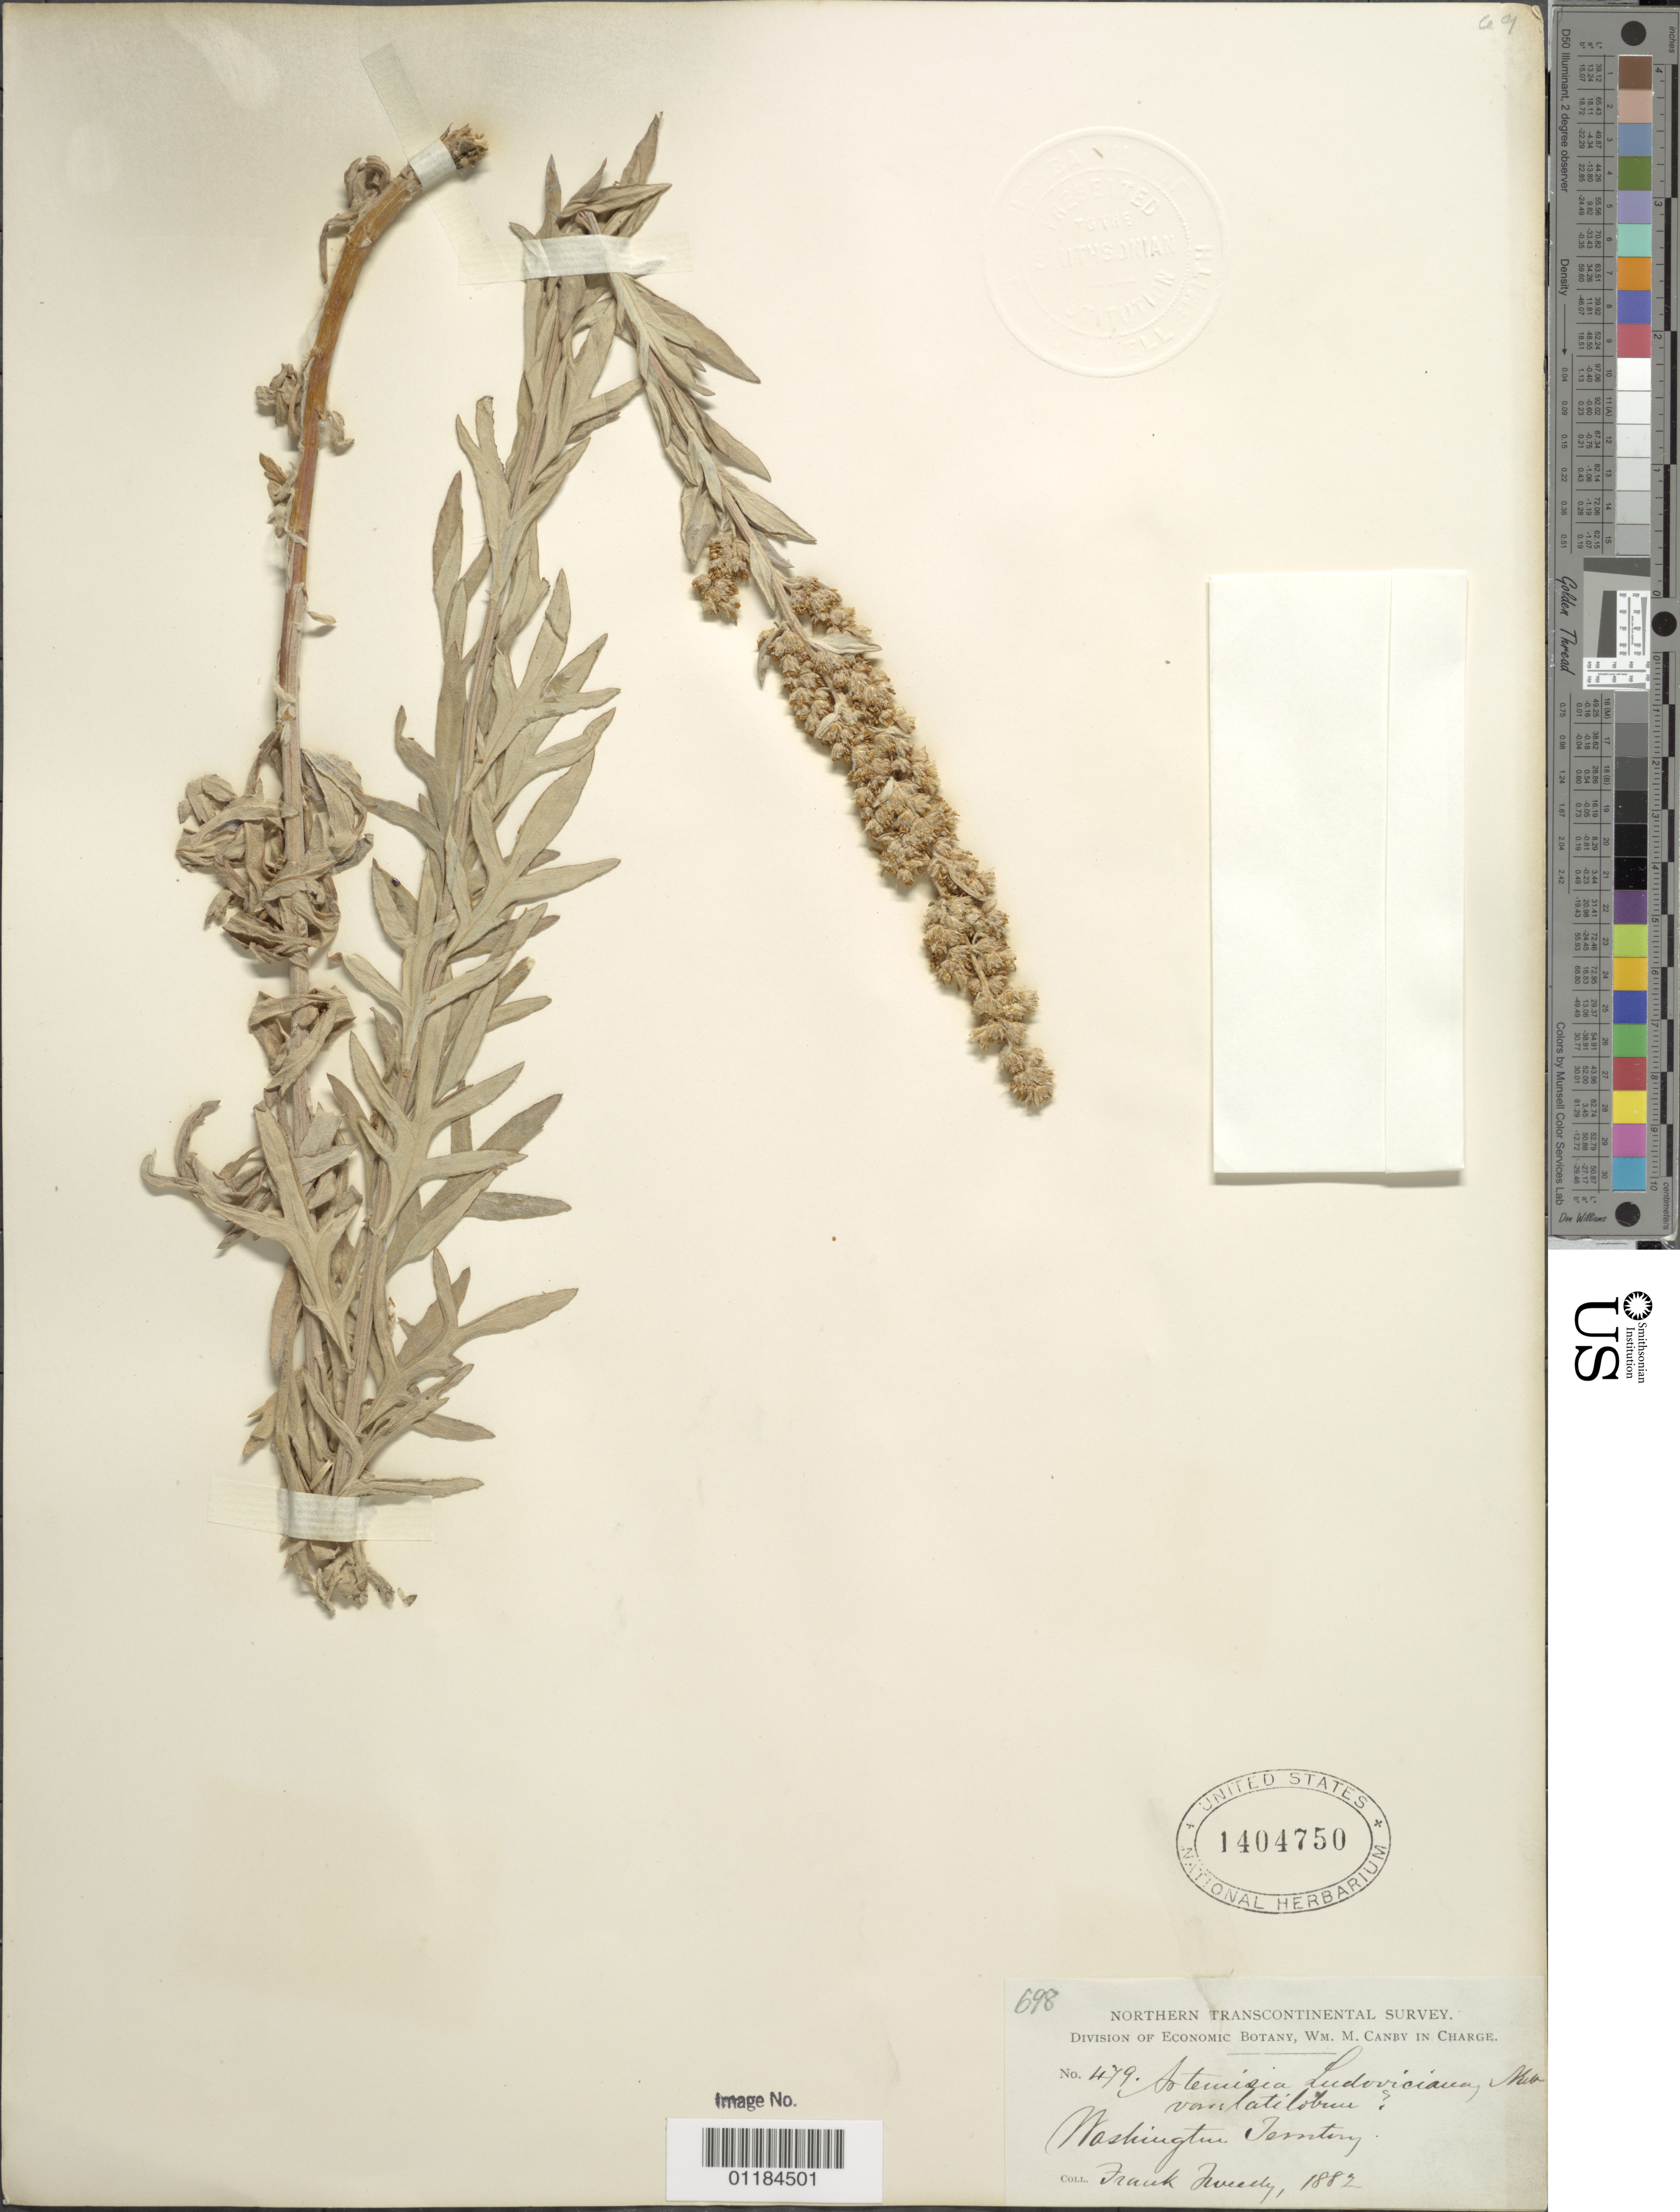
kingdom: Plantae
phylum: Tracheophyta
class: Magnoliopsida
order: Asterales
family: Asteraceae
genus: Artemisia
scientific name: Artemisia ludoviciana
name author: Nutt.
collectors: F. Tweedy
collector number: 479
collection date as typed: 1882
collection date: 1882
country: United States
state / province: Washington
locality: Washington Territory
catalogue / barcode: US 1404750